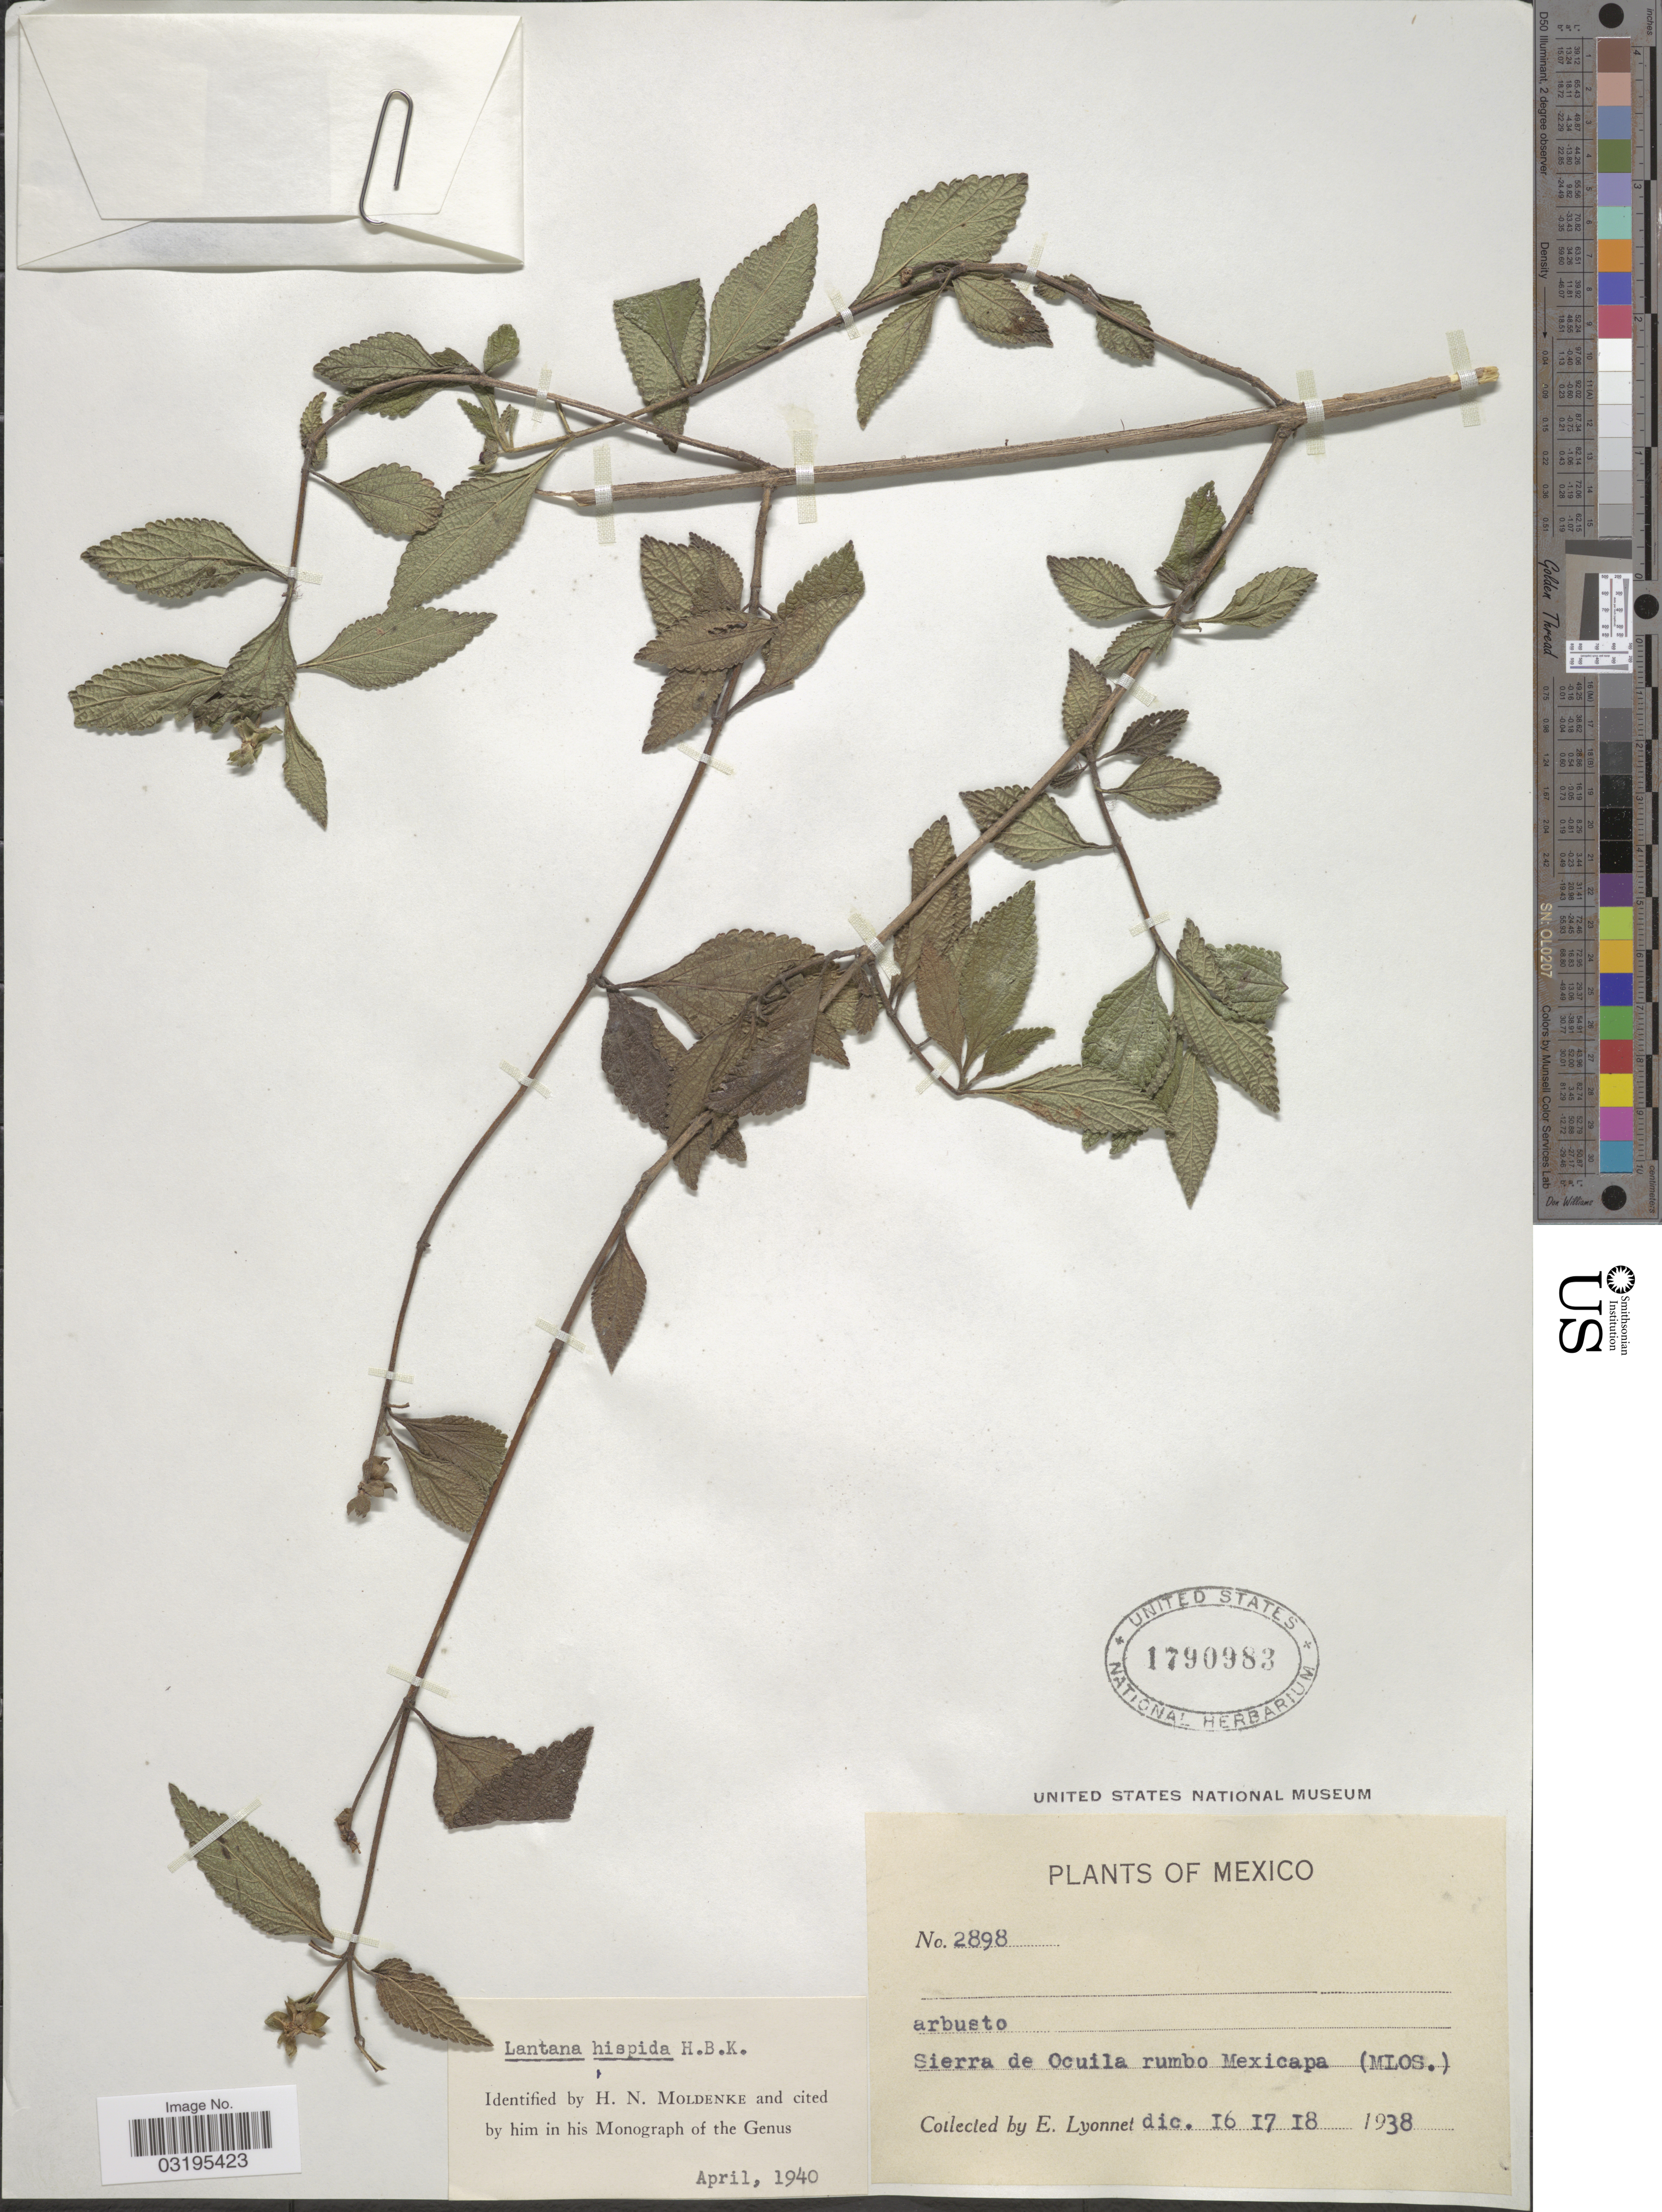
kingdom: Plantae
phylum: Tracheophyta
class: Magnoliopsida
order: Lamiales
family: Verbenaceae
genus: Lantana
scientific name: Lantana hispida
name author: Kunth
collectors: E. Lyonnet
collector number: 2898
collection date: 1938-12-16/1938-12-18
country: Mexico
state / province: Morelos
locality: Sierra de Ocuila rumbo Mexicapa.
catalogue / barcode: US 1790983